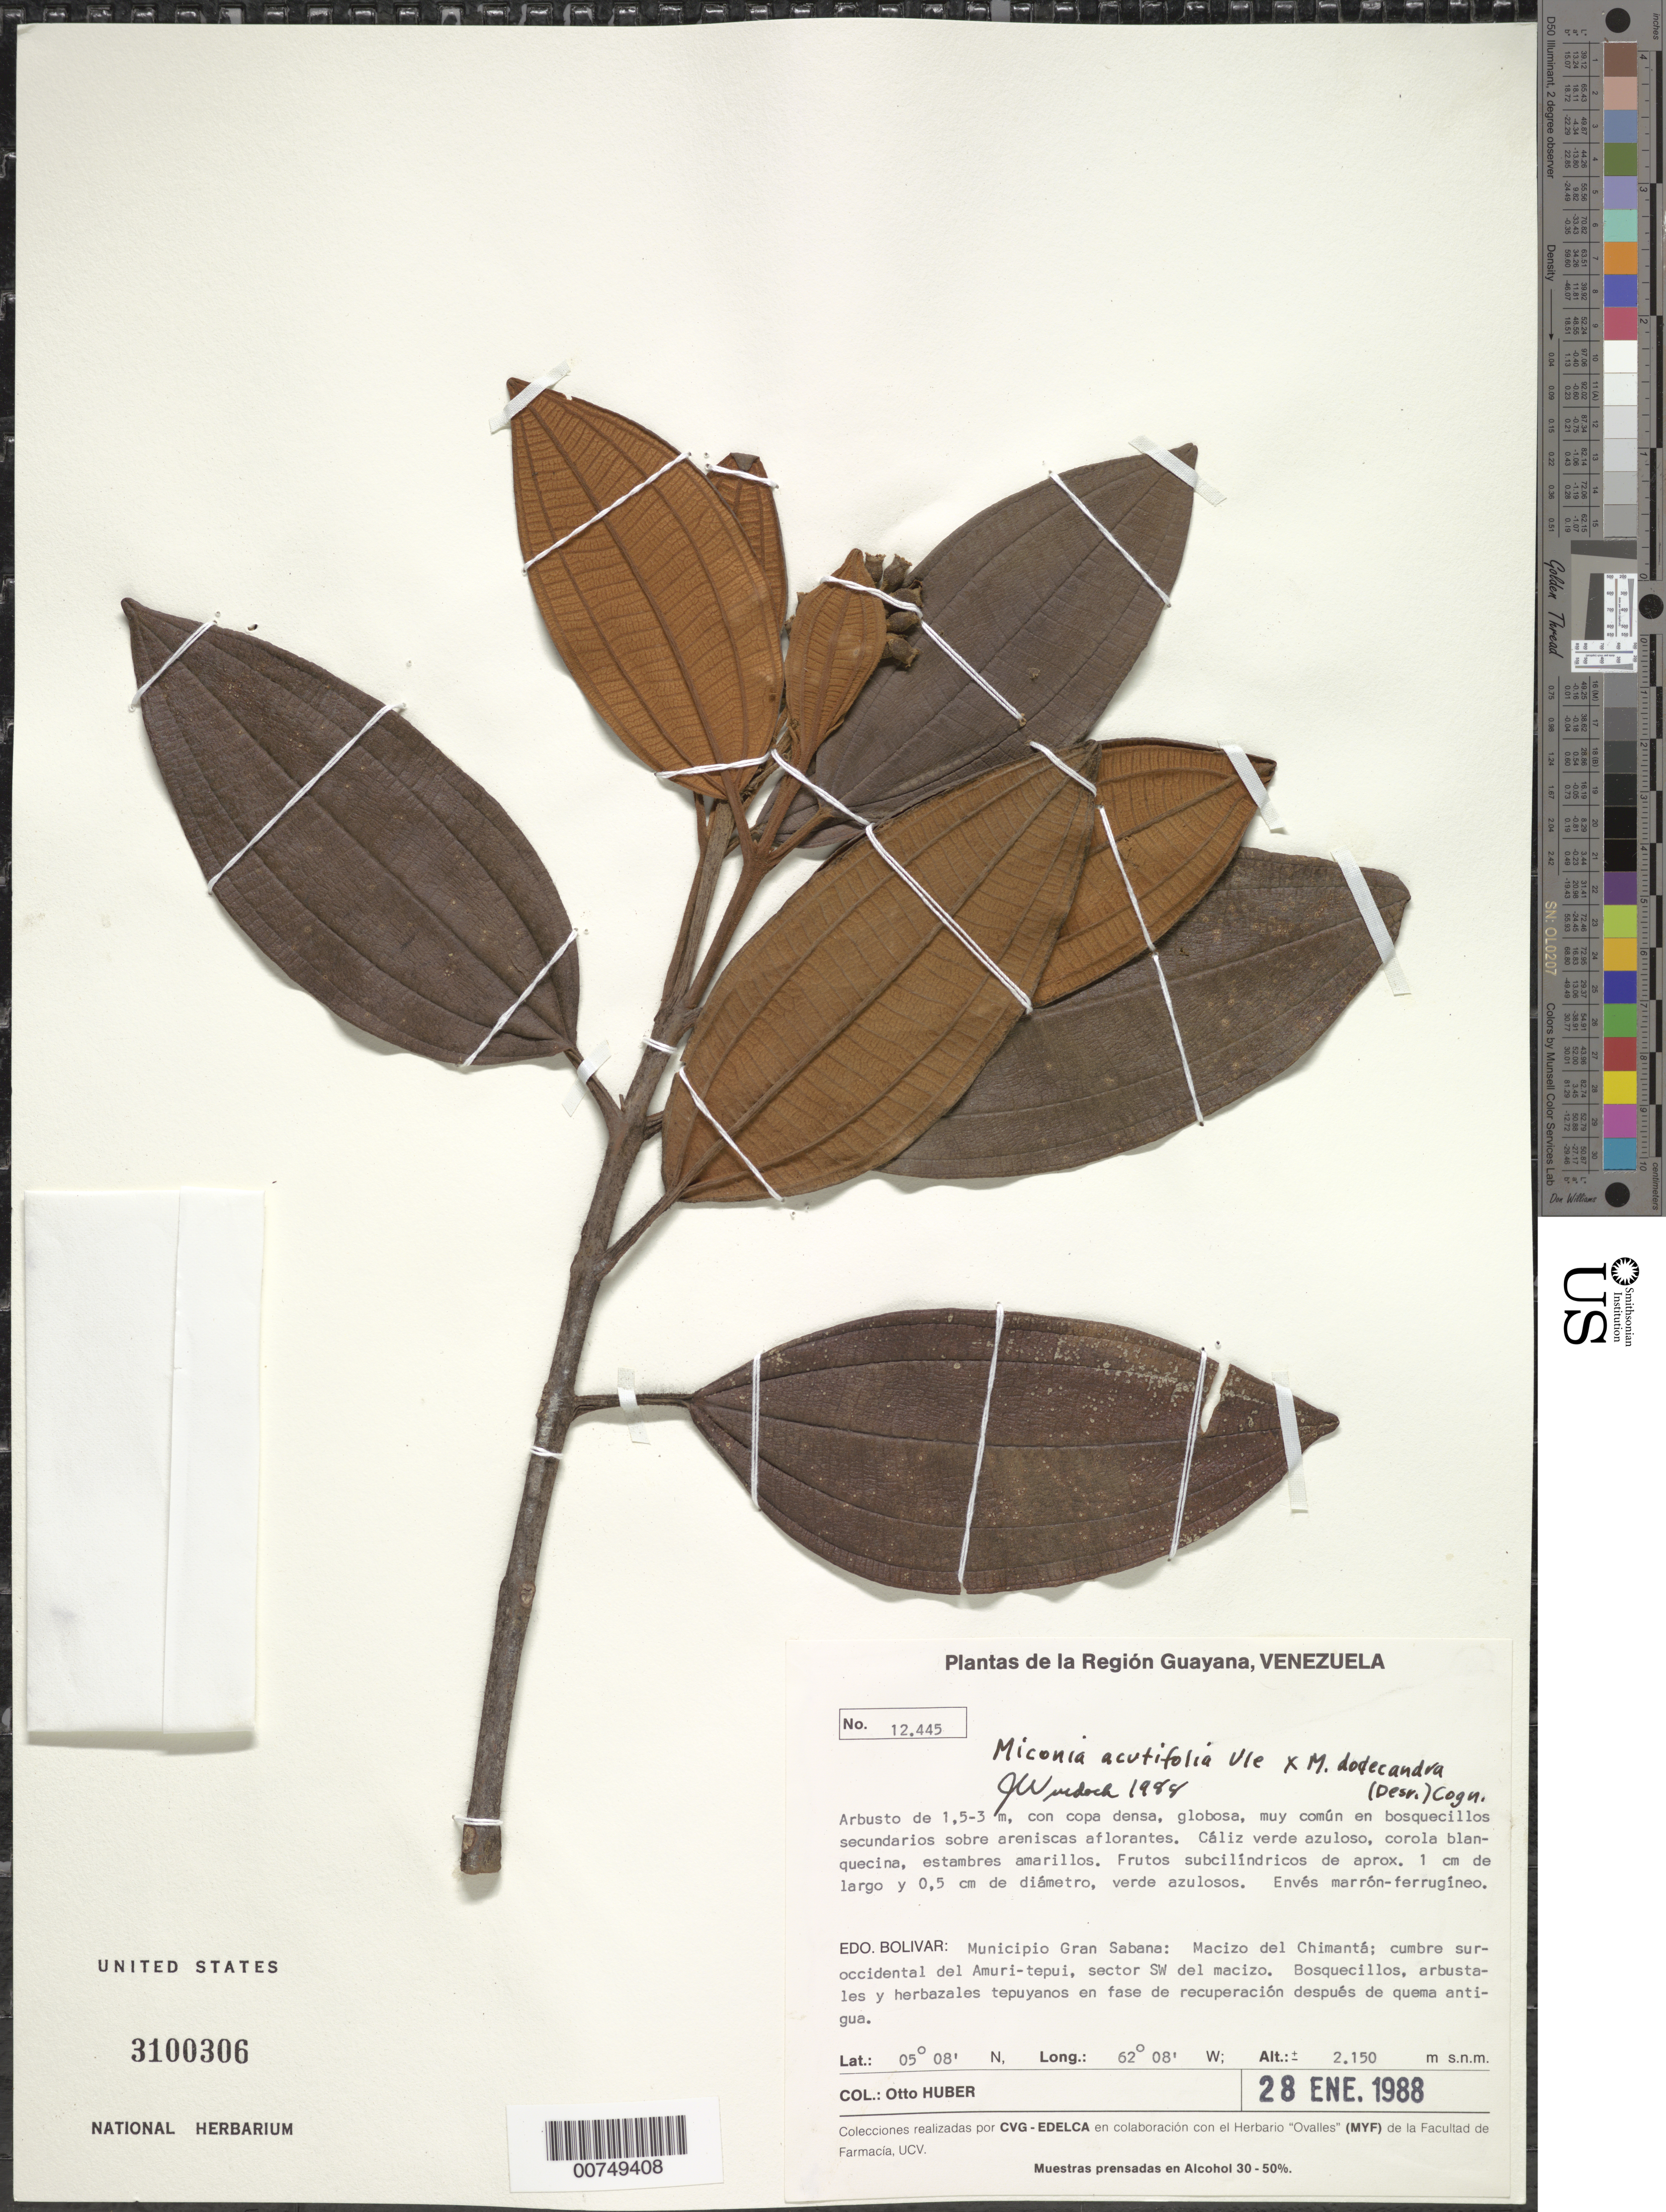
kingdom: Plantae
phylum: Tracheophyta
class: Magnoliopsida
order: Myrtales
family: Melastomataceae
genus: Miconia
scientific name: Miconia acutifolia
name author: Ule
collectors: O. Huber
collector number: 12445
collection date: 1988-01-28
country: Venezuela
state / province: Bolivar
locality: Región Guayana. Municipio Gran Sabana: Macizo del Chimantá; cumbre suroccidental del Amuri-tepui, sector SW del macizo.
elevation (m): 2150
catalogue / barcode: US 3100306